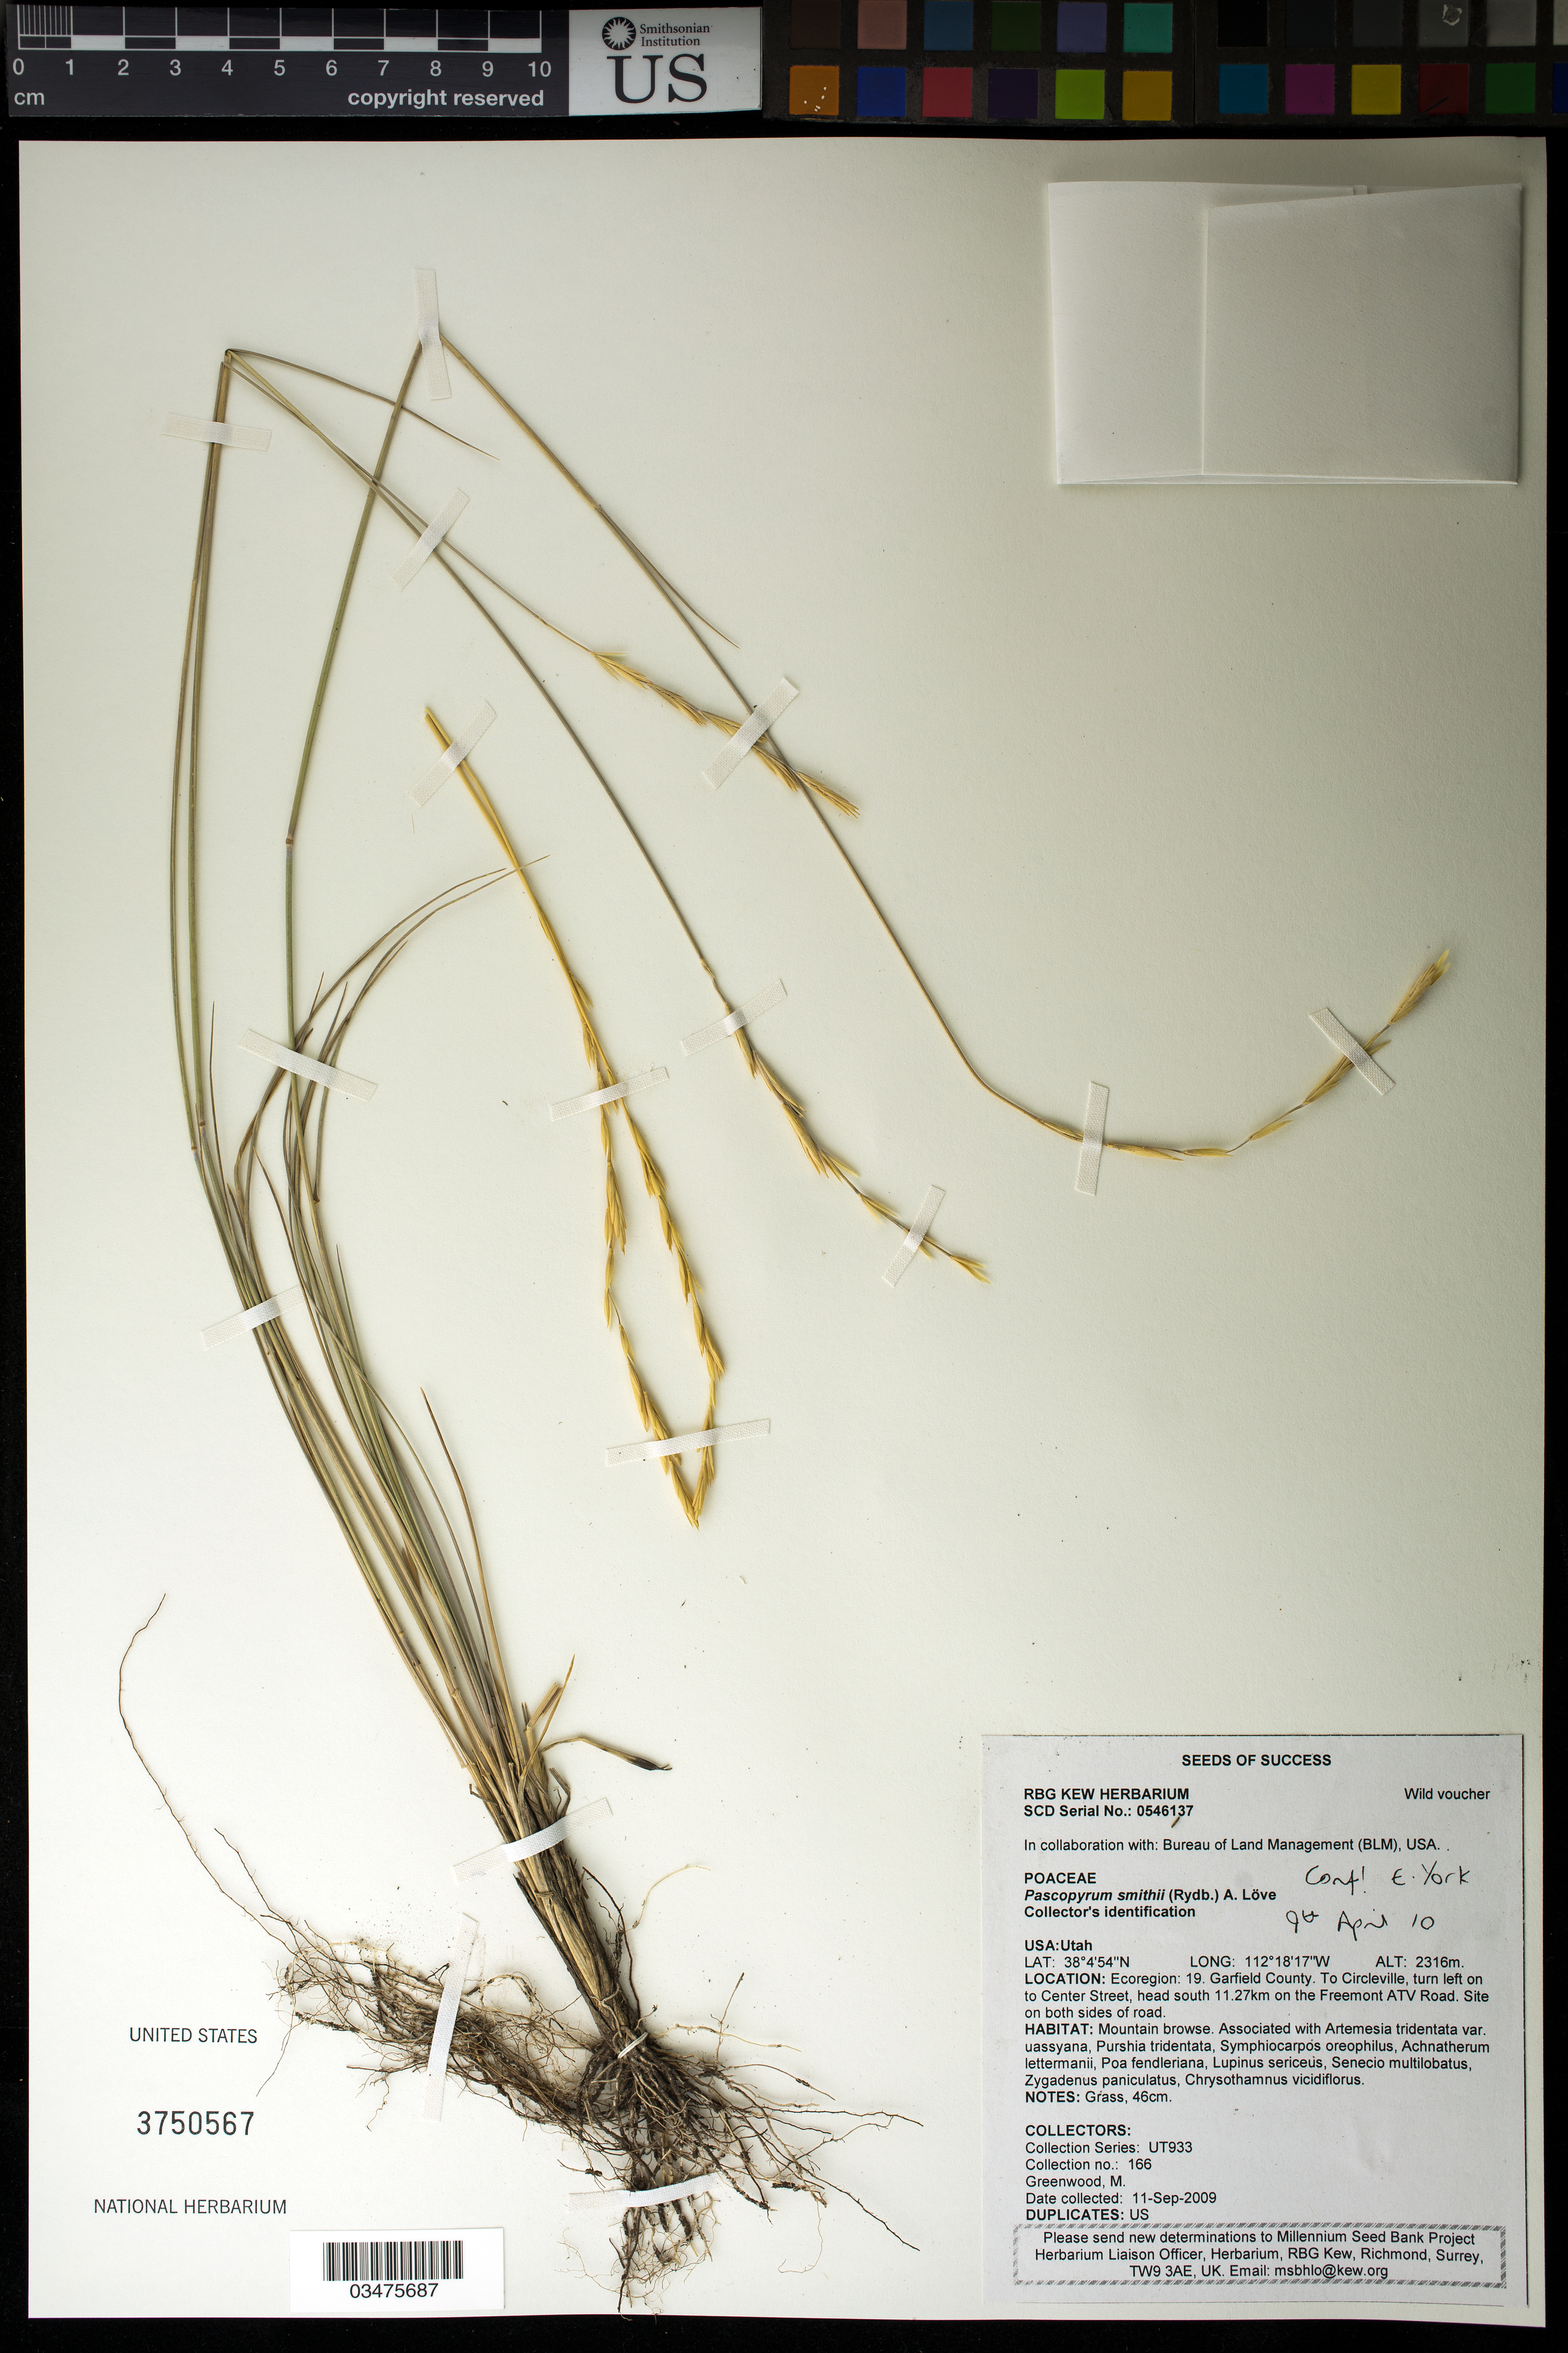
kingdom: Plantae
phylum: Tracheophyta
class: Liliopsida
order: Poales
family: Poaceae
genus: Pascopyrum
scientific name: Pascopyrum smithii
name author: (Rydb.) Barkworth & Dewey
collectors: Greenwood, M.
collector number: UT933-166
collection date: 2009-09-11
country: United States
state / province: Utah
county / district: Garfield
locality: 11.27 km on the Freemont ATV Road.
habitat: Mountain browse. With Purshia tridentata, Lupinus sericeus, Poa fendleriana, ect.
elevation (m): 2316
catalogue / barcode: US 3750567